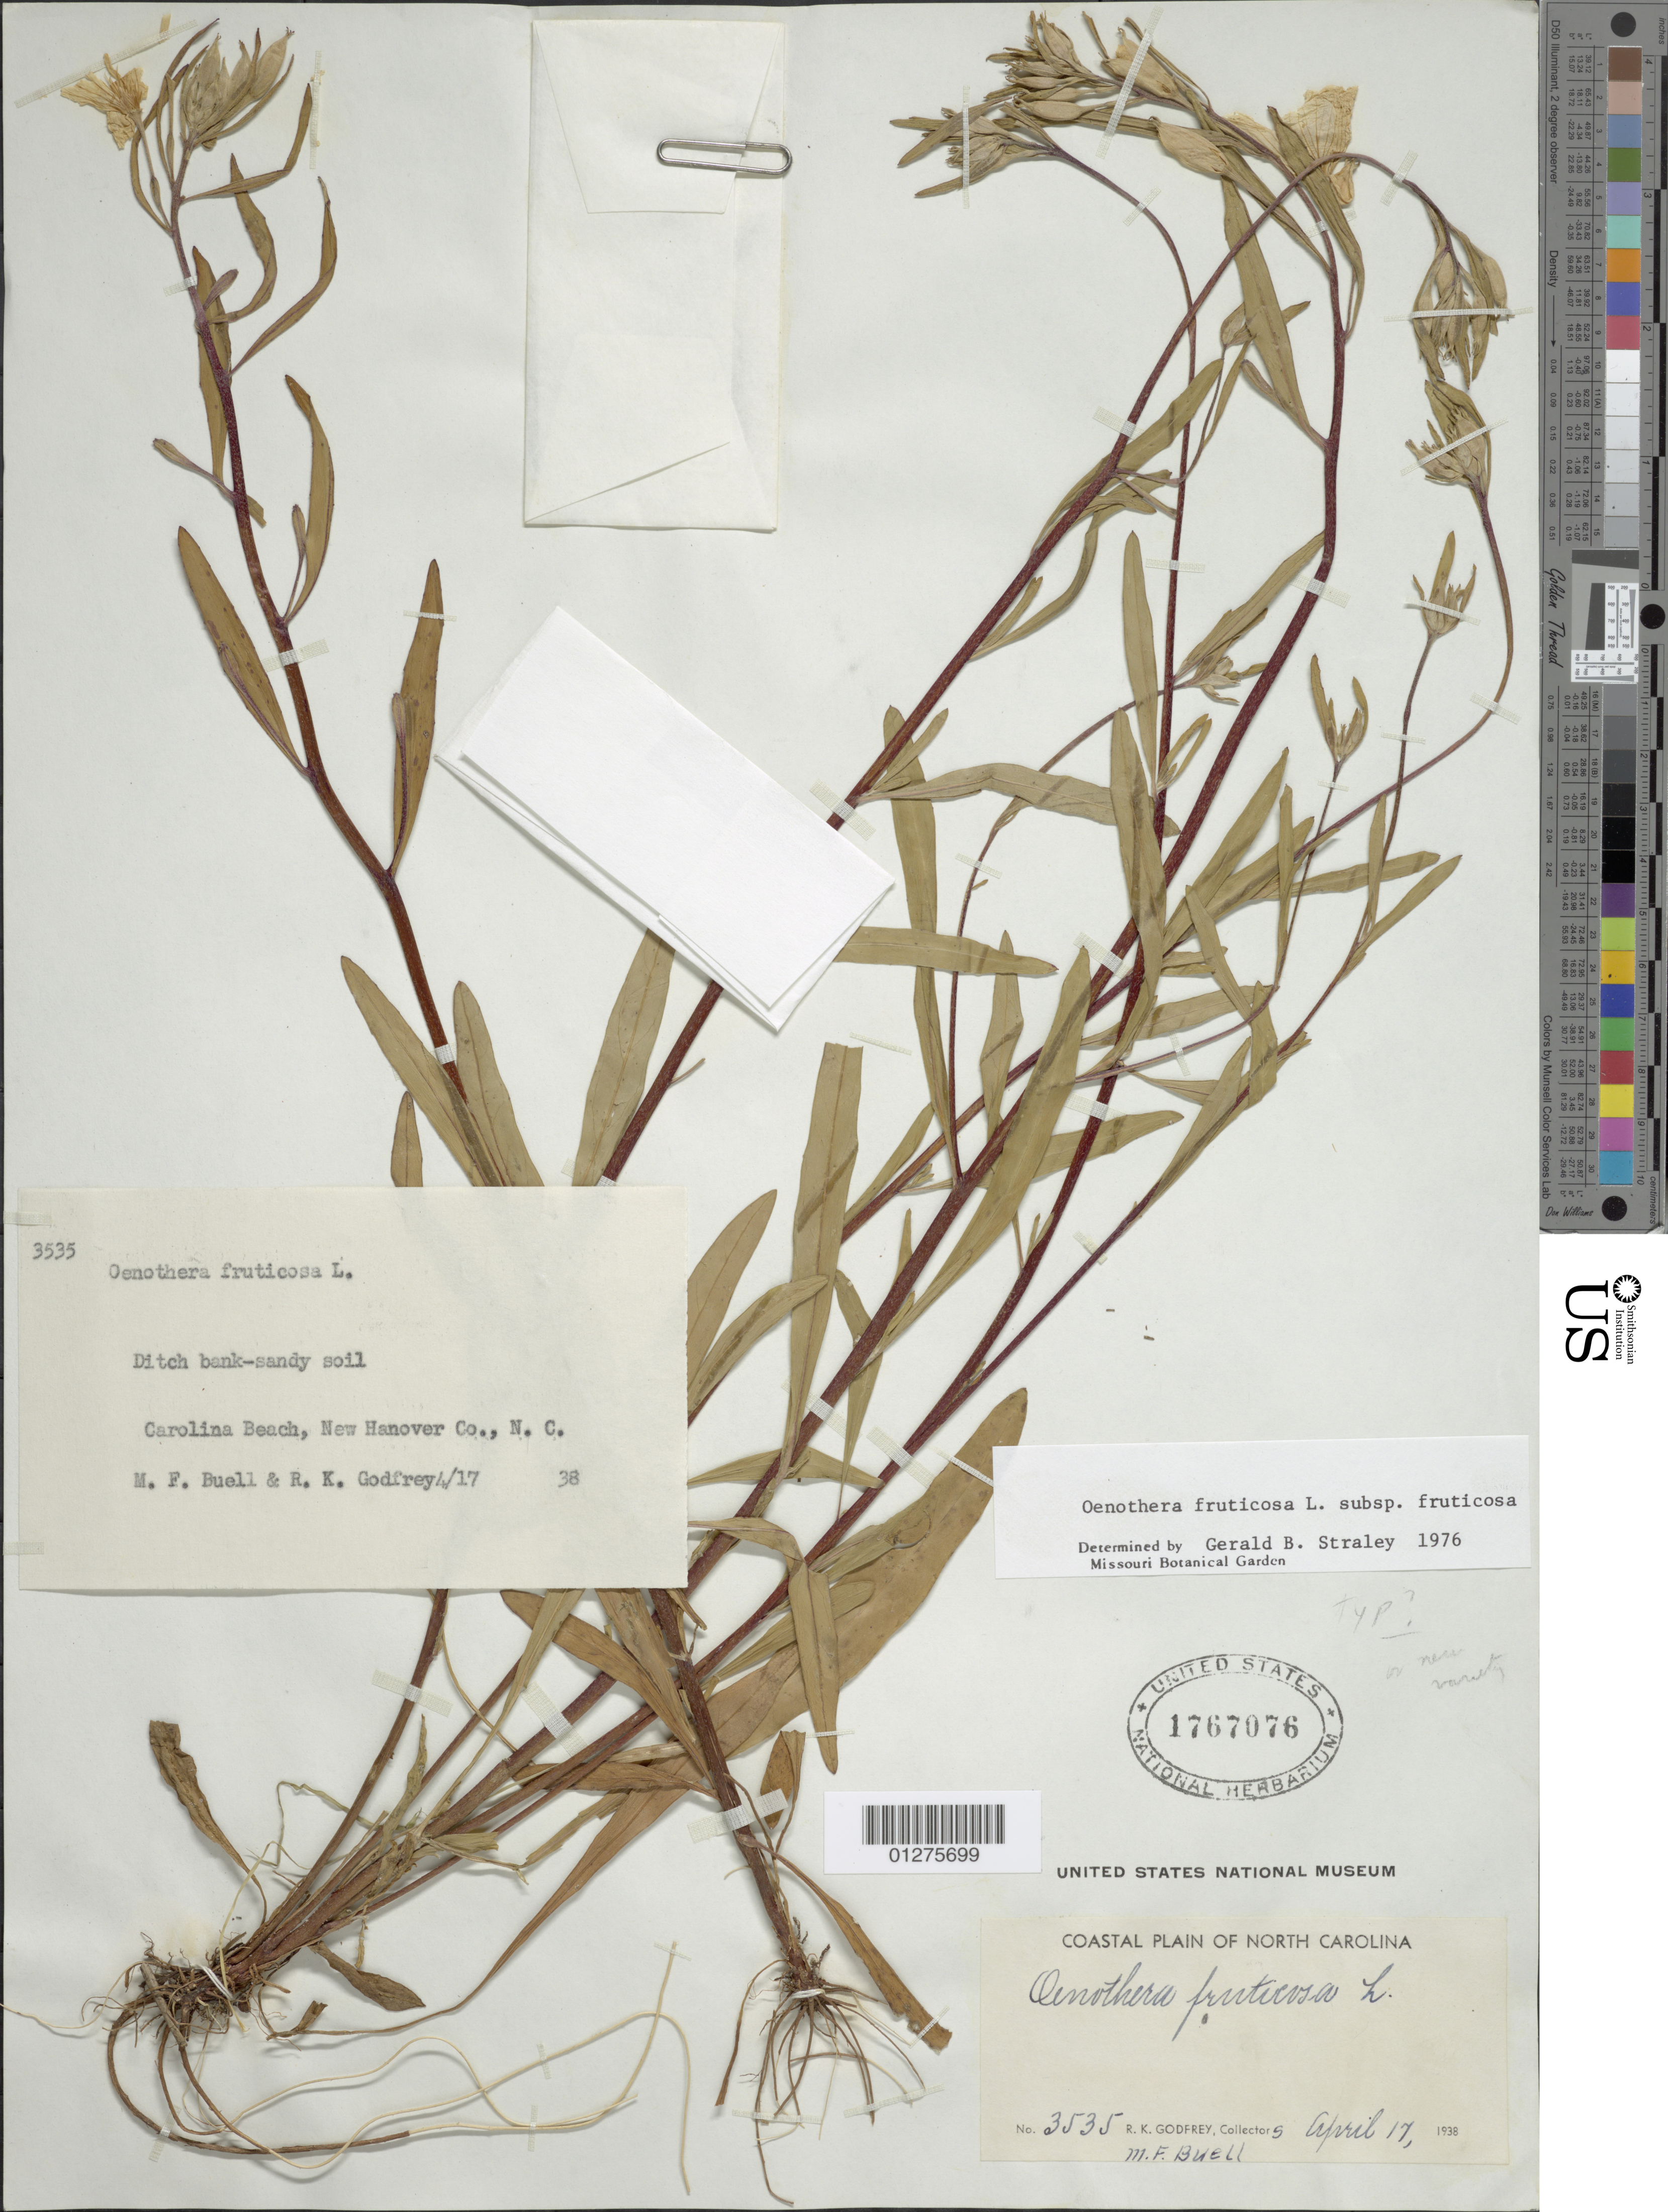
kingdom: Plantae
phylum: Tracheophyta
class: Magnoliopsida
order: Myrtales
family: Onagraceae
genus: Oenothera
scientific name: Oenothera fruticosa subsp. fruticosa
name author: L.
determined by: Straley, G. B.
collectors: R. K. Godfrey & M. Buell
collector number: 3535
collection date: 1938-04-17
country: United States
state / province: North Carolina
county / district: New Hanover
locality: Carolina beach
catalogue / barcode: US 1767076